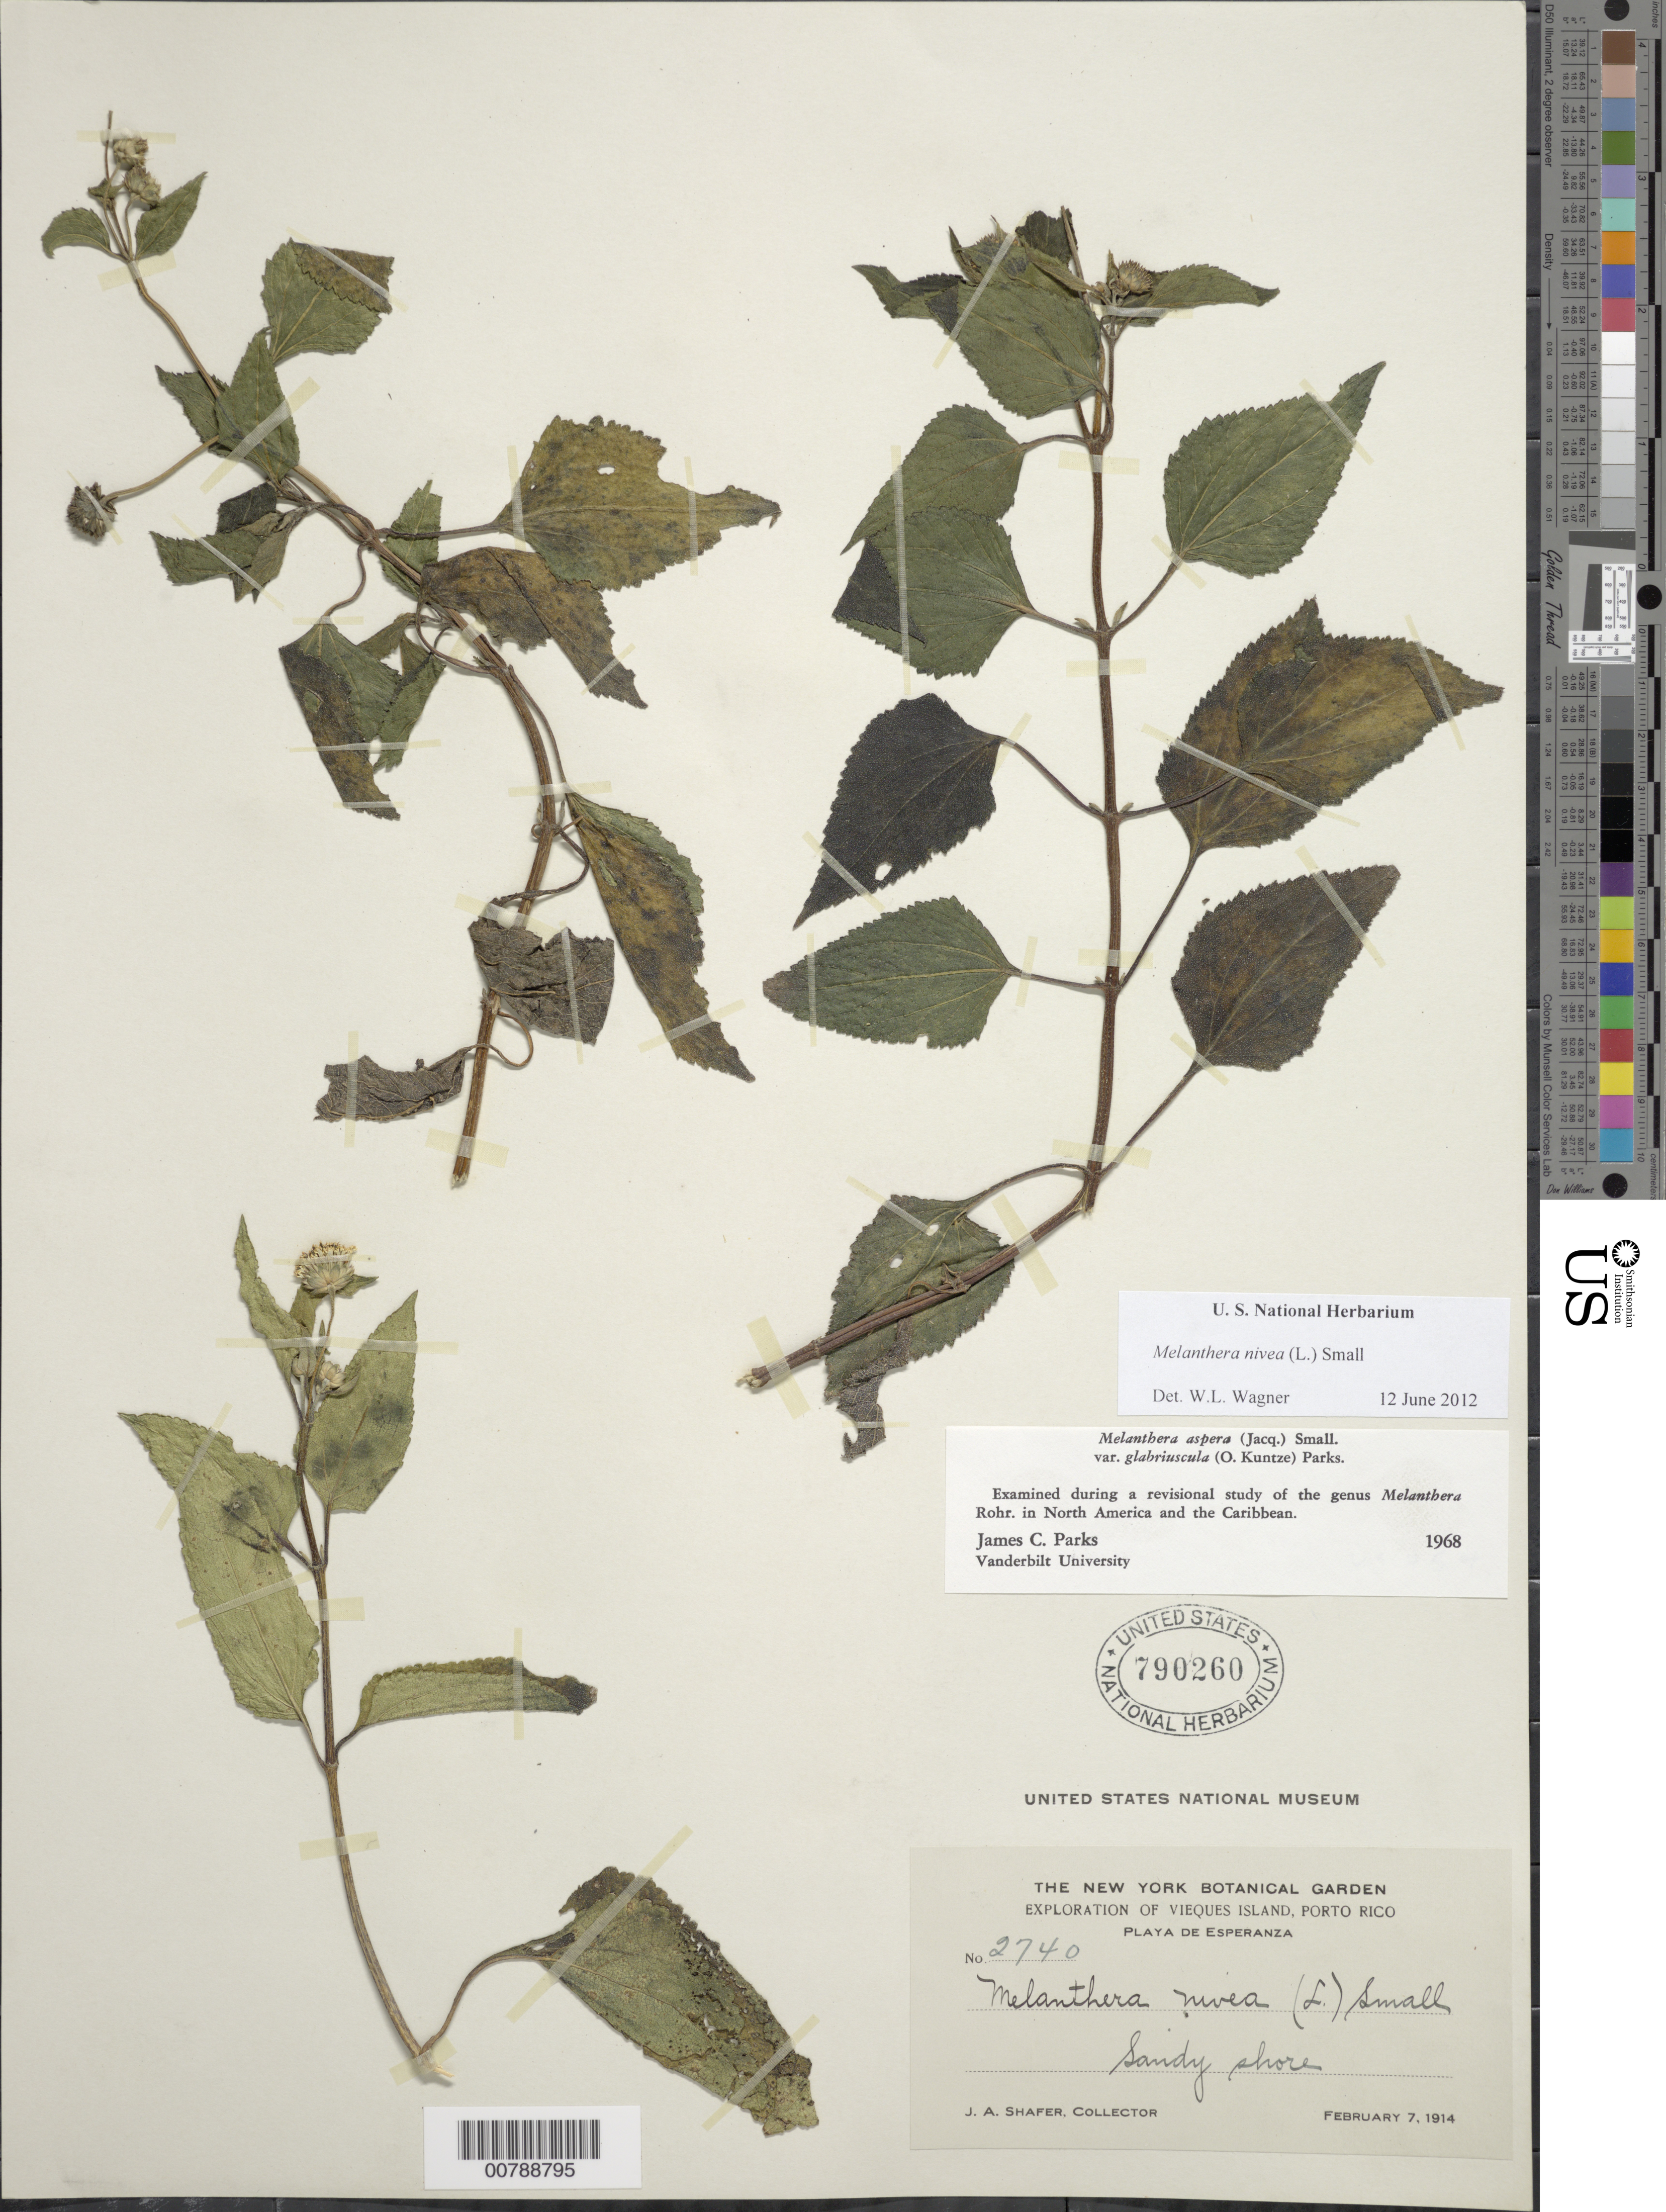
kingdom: Plantae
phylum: Tracheophyta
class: Magnoliopsida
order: Asterales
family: Asteraceae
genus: Melanthera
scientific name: Melanthera nivea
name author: (L.) Small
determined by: Parks, J. C.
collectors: J. A. Shafer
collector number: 2740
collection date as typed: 07 Feb 1914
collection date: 1914-02-07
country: Puerto Rico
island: Vieques I.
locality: Playa de Esperanza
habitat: Sandy shore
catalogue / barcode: US 790260